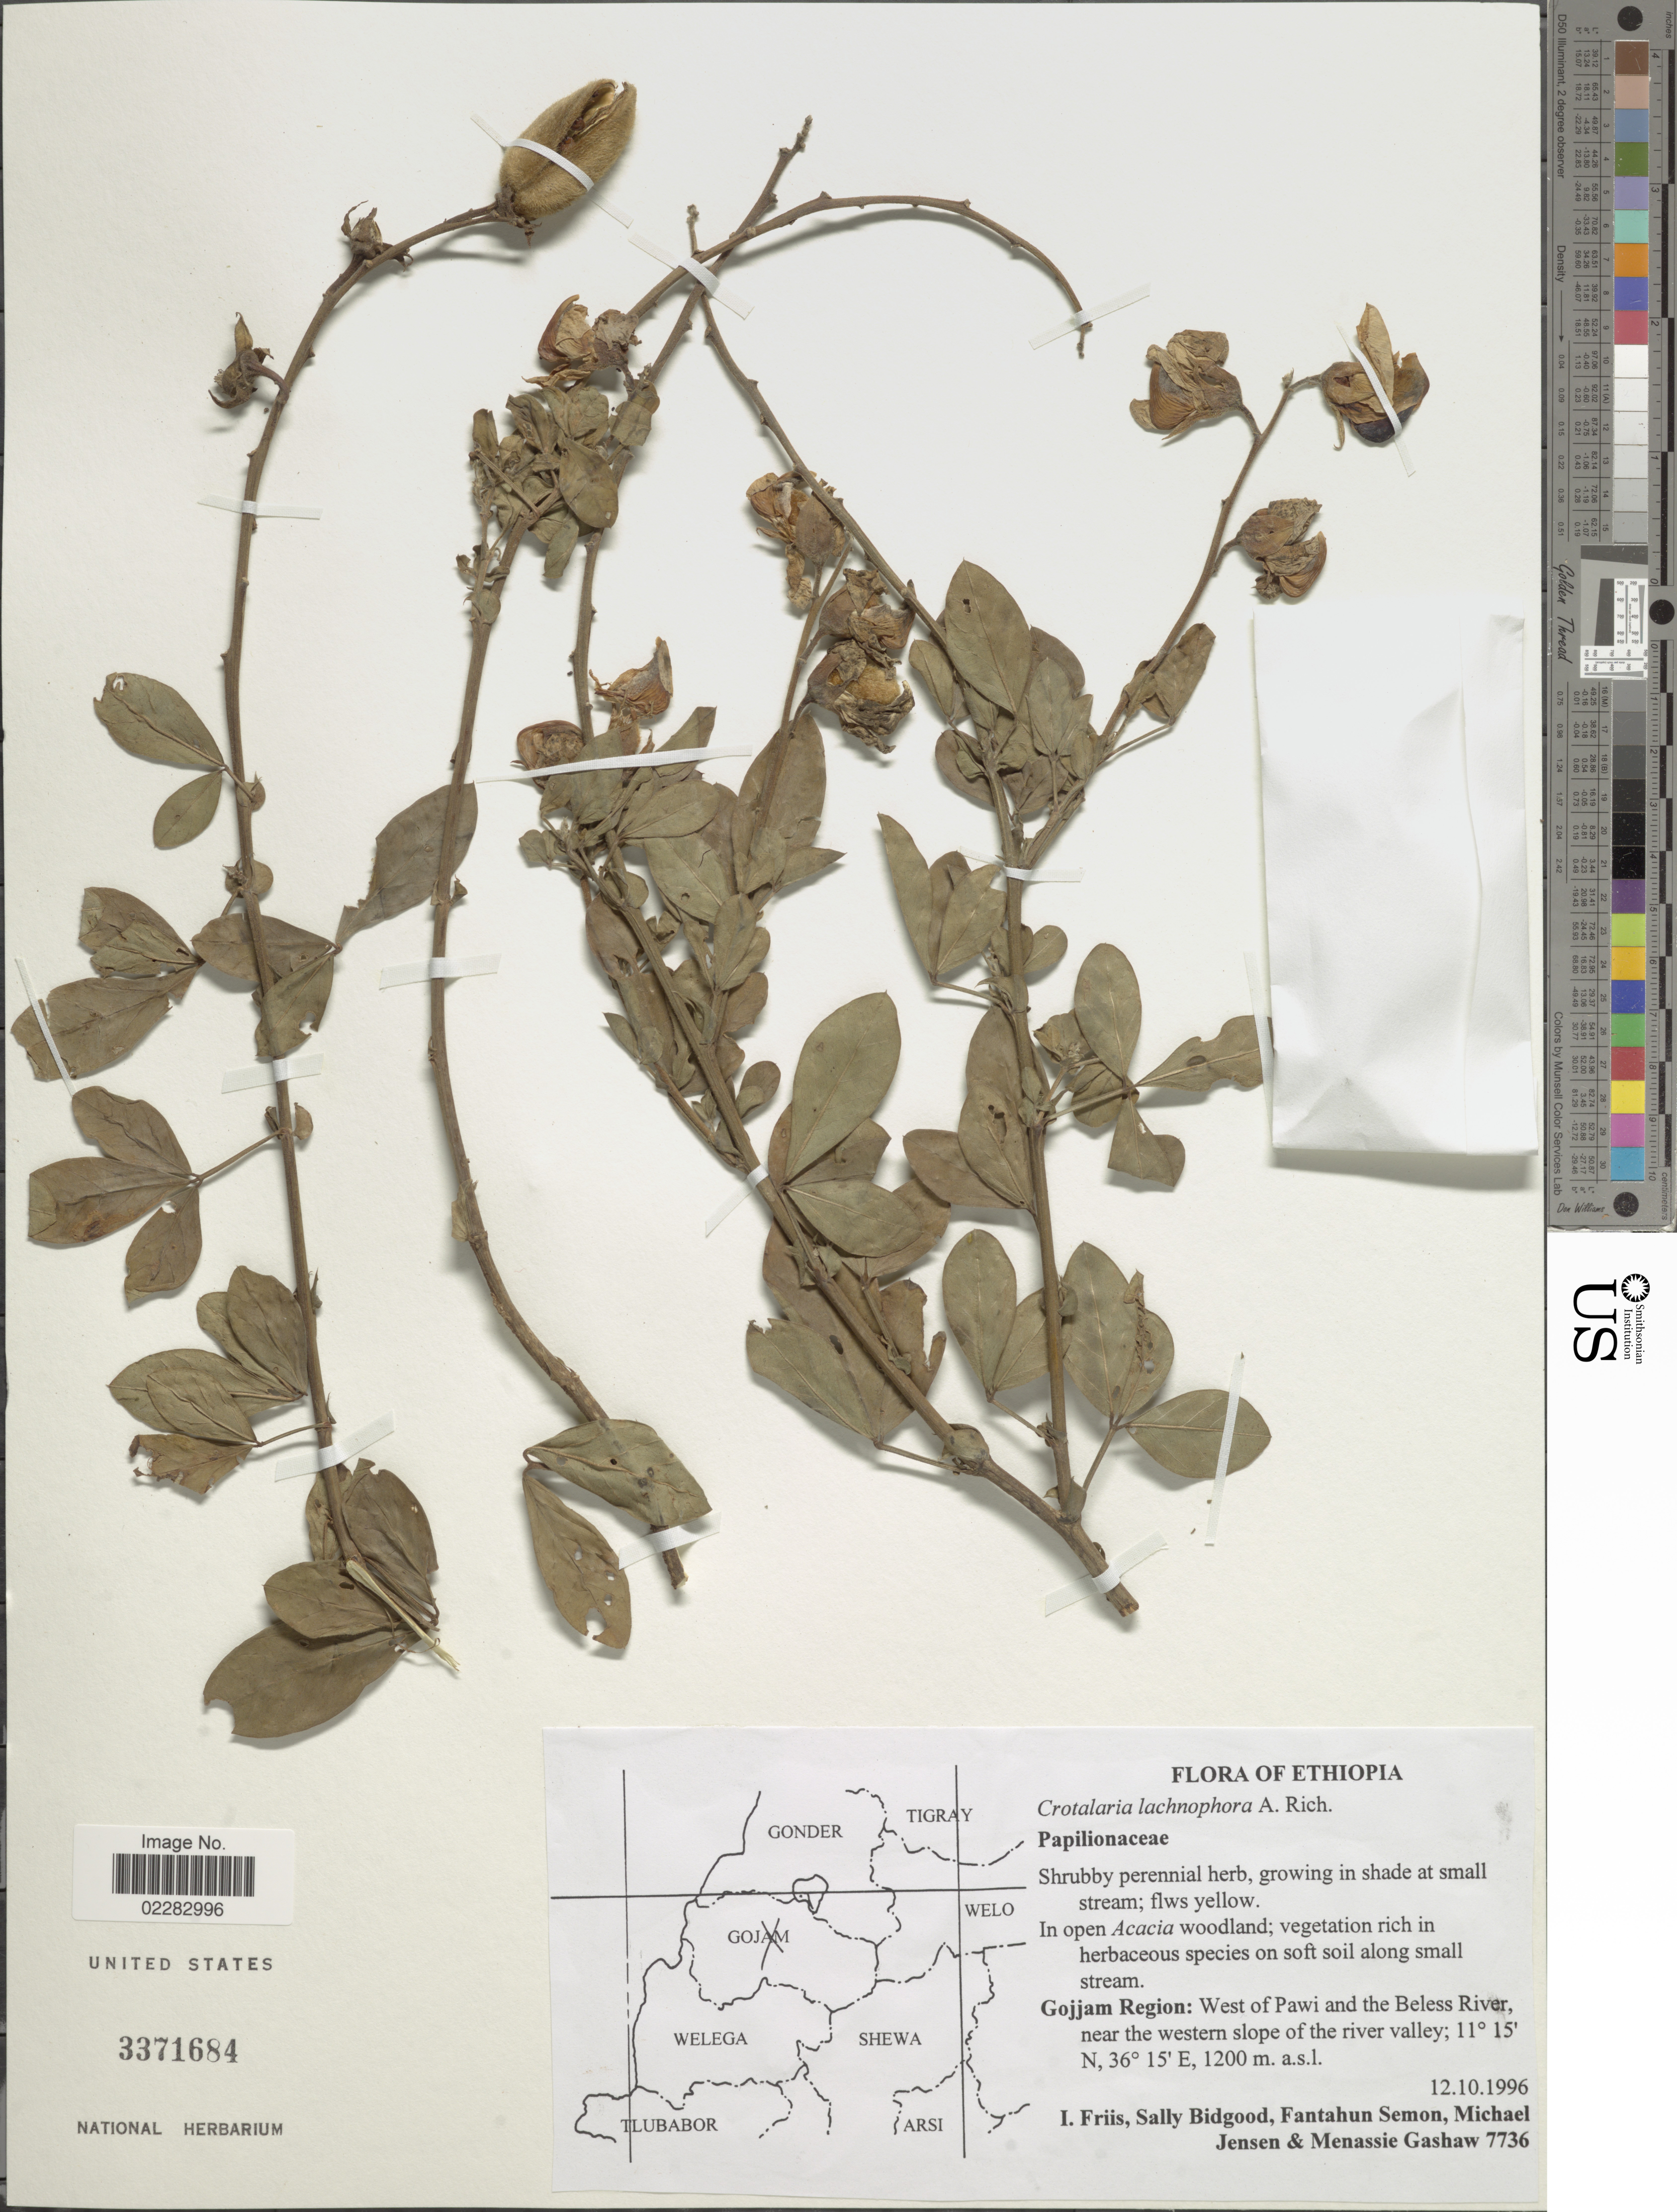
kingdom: Plantae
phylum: Tracheophyta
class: Magnoliopsida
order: Fabales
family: Fabaceae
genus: Crotalaria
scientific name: Crotalaria lachnophora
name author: A. Rich.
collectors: I. Friis, S. Bidgood, F. Semon, M. Jensen & M. Gashaw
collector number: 7736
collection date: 1996-10-12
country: Ethiopia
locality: Gojjam Region: West of Pawi and the Beless River, near the western slope of the river valley.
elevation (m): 1200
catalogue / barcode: US 3371684